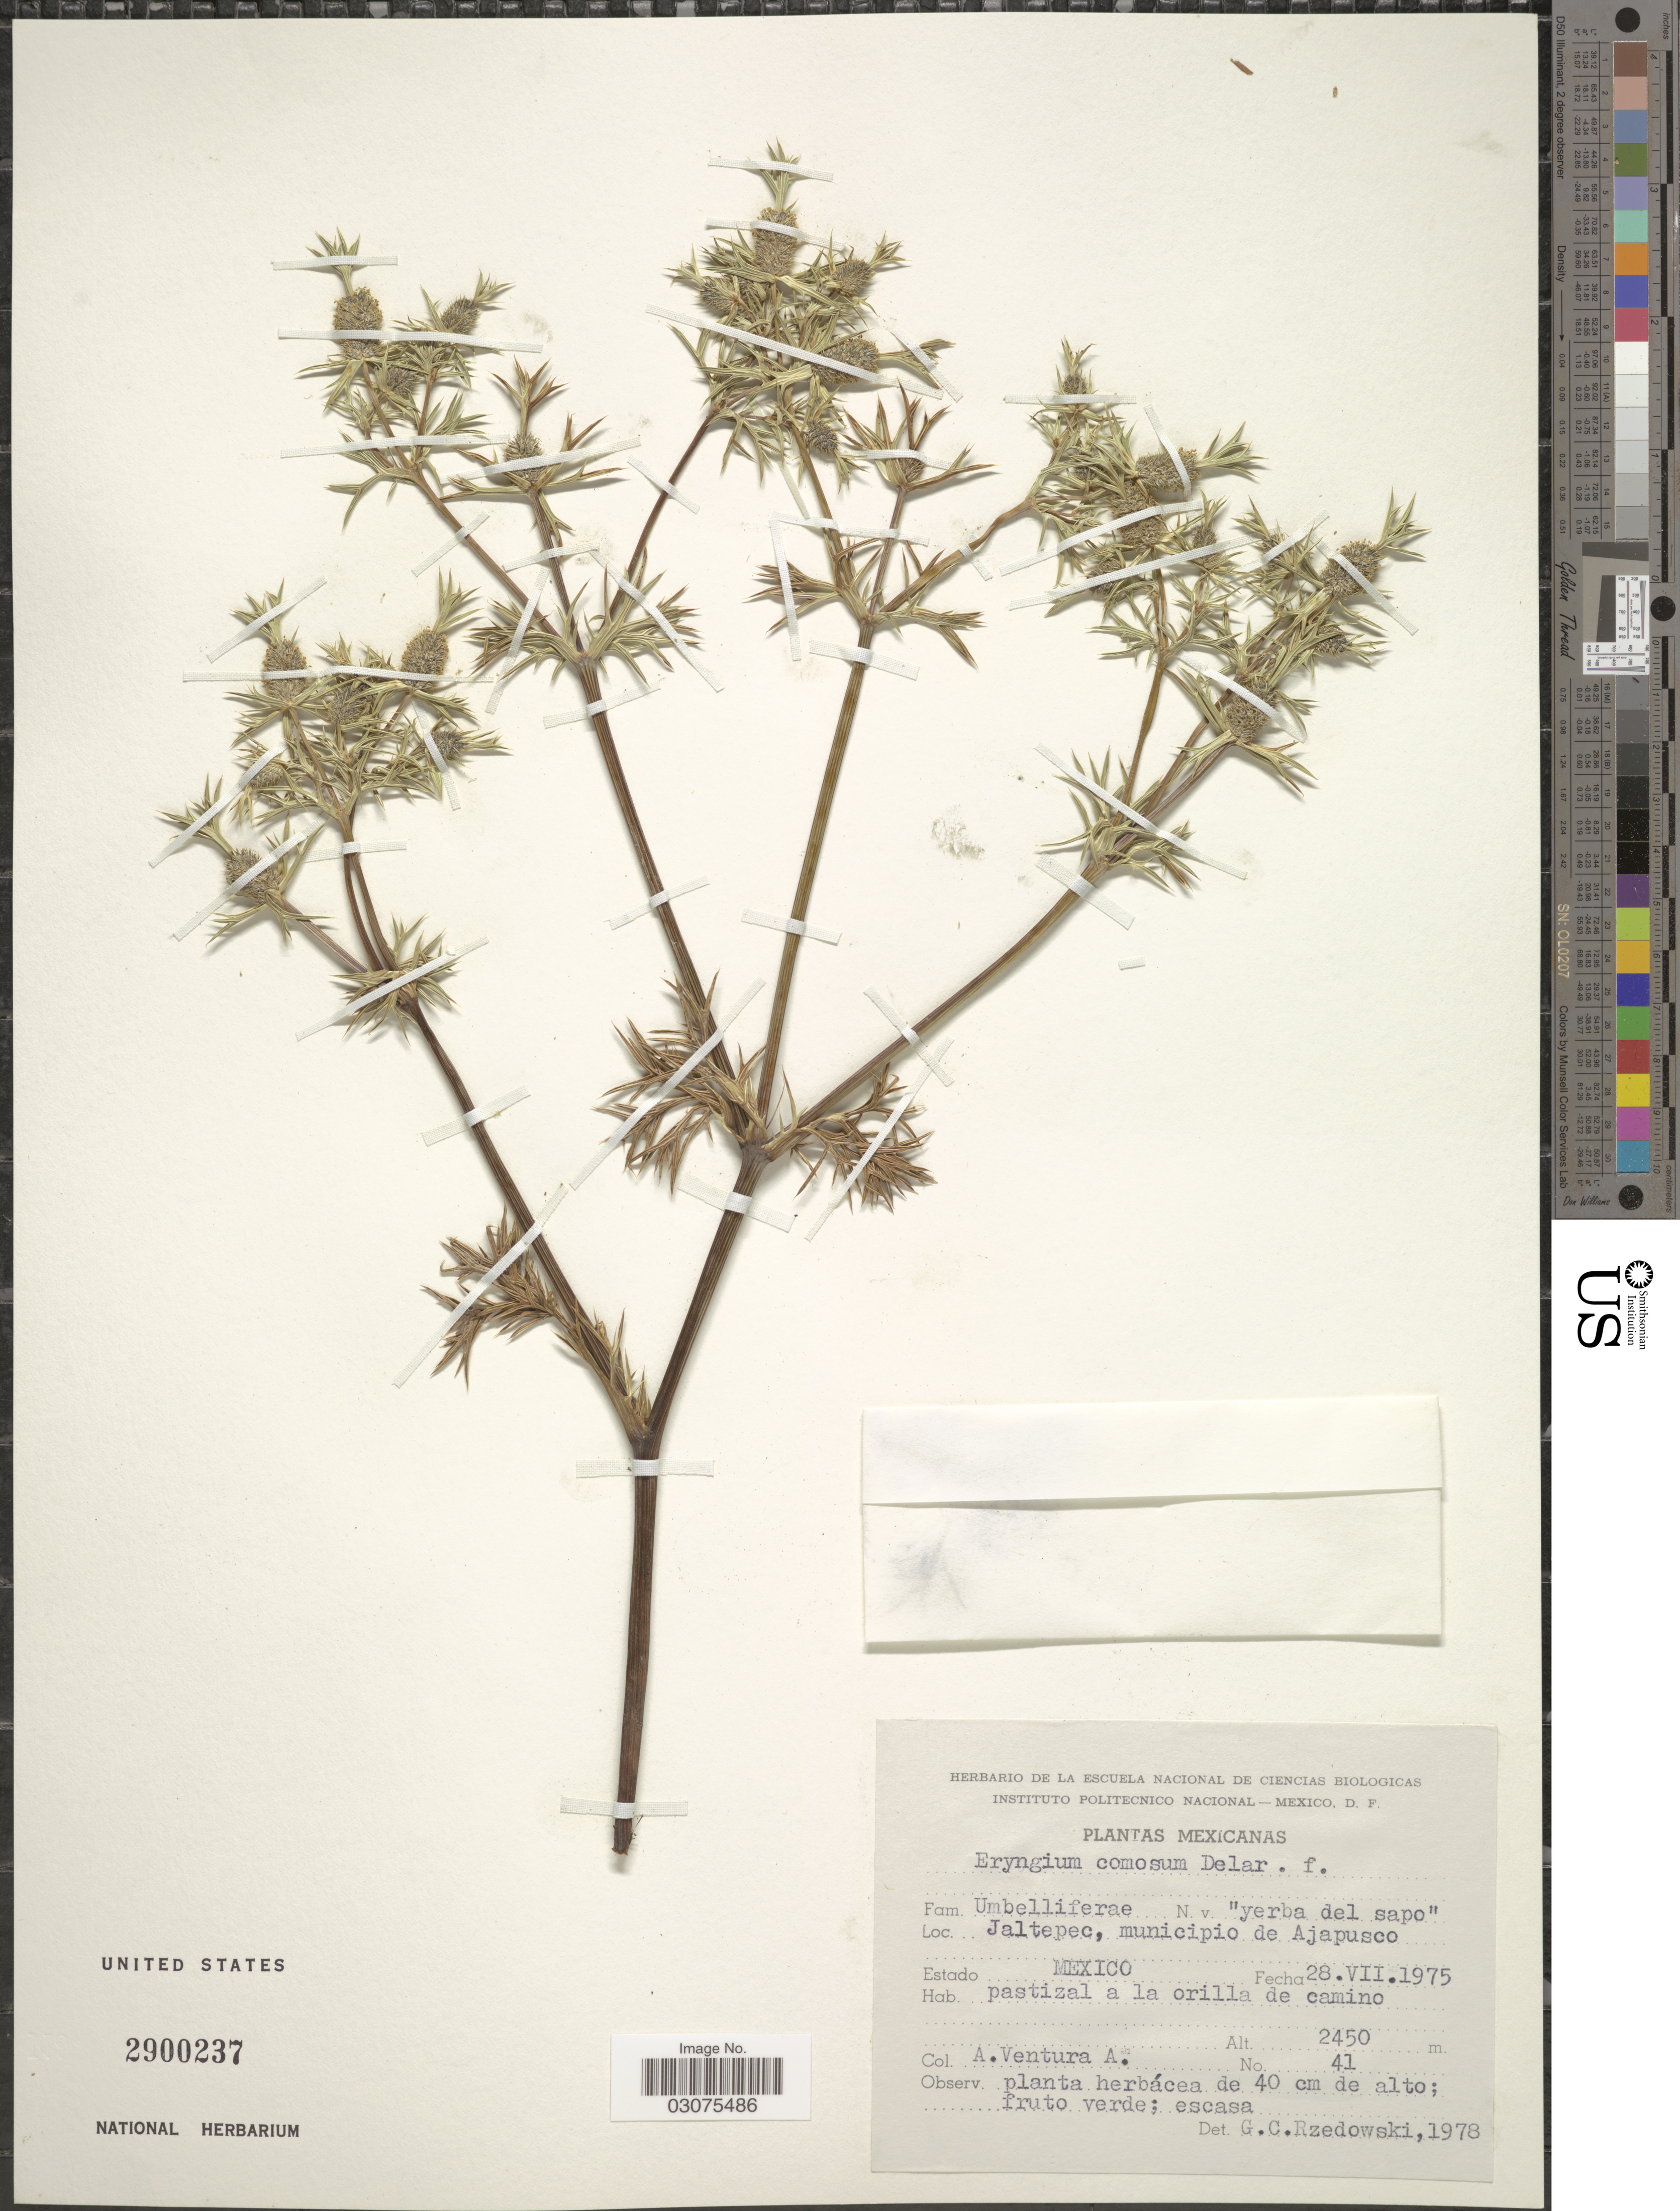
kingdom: Plantae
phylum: Tracheophyta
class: Magnoliopsida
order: Apiales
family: Apiaceae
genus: Eryngium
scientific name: Eryngium comosum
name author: F. Delaroche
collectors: A. Ventura A.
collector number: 41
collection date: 1975-07-28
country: Mexico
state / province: México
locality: Jaltepec, municipio de Ajapusco.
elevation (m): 2450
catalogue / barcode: US 2900237